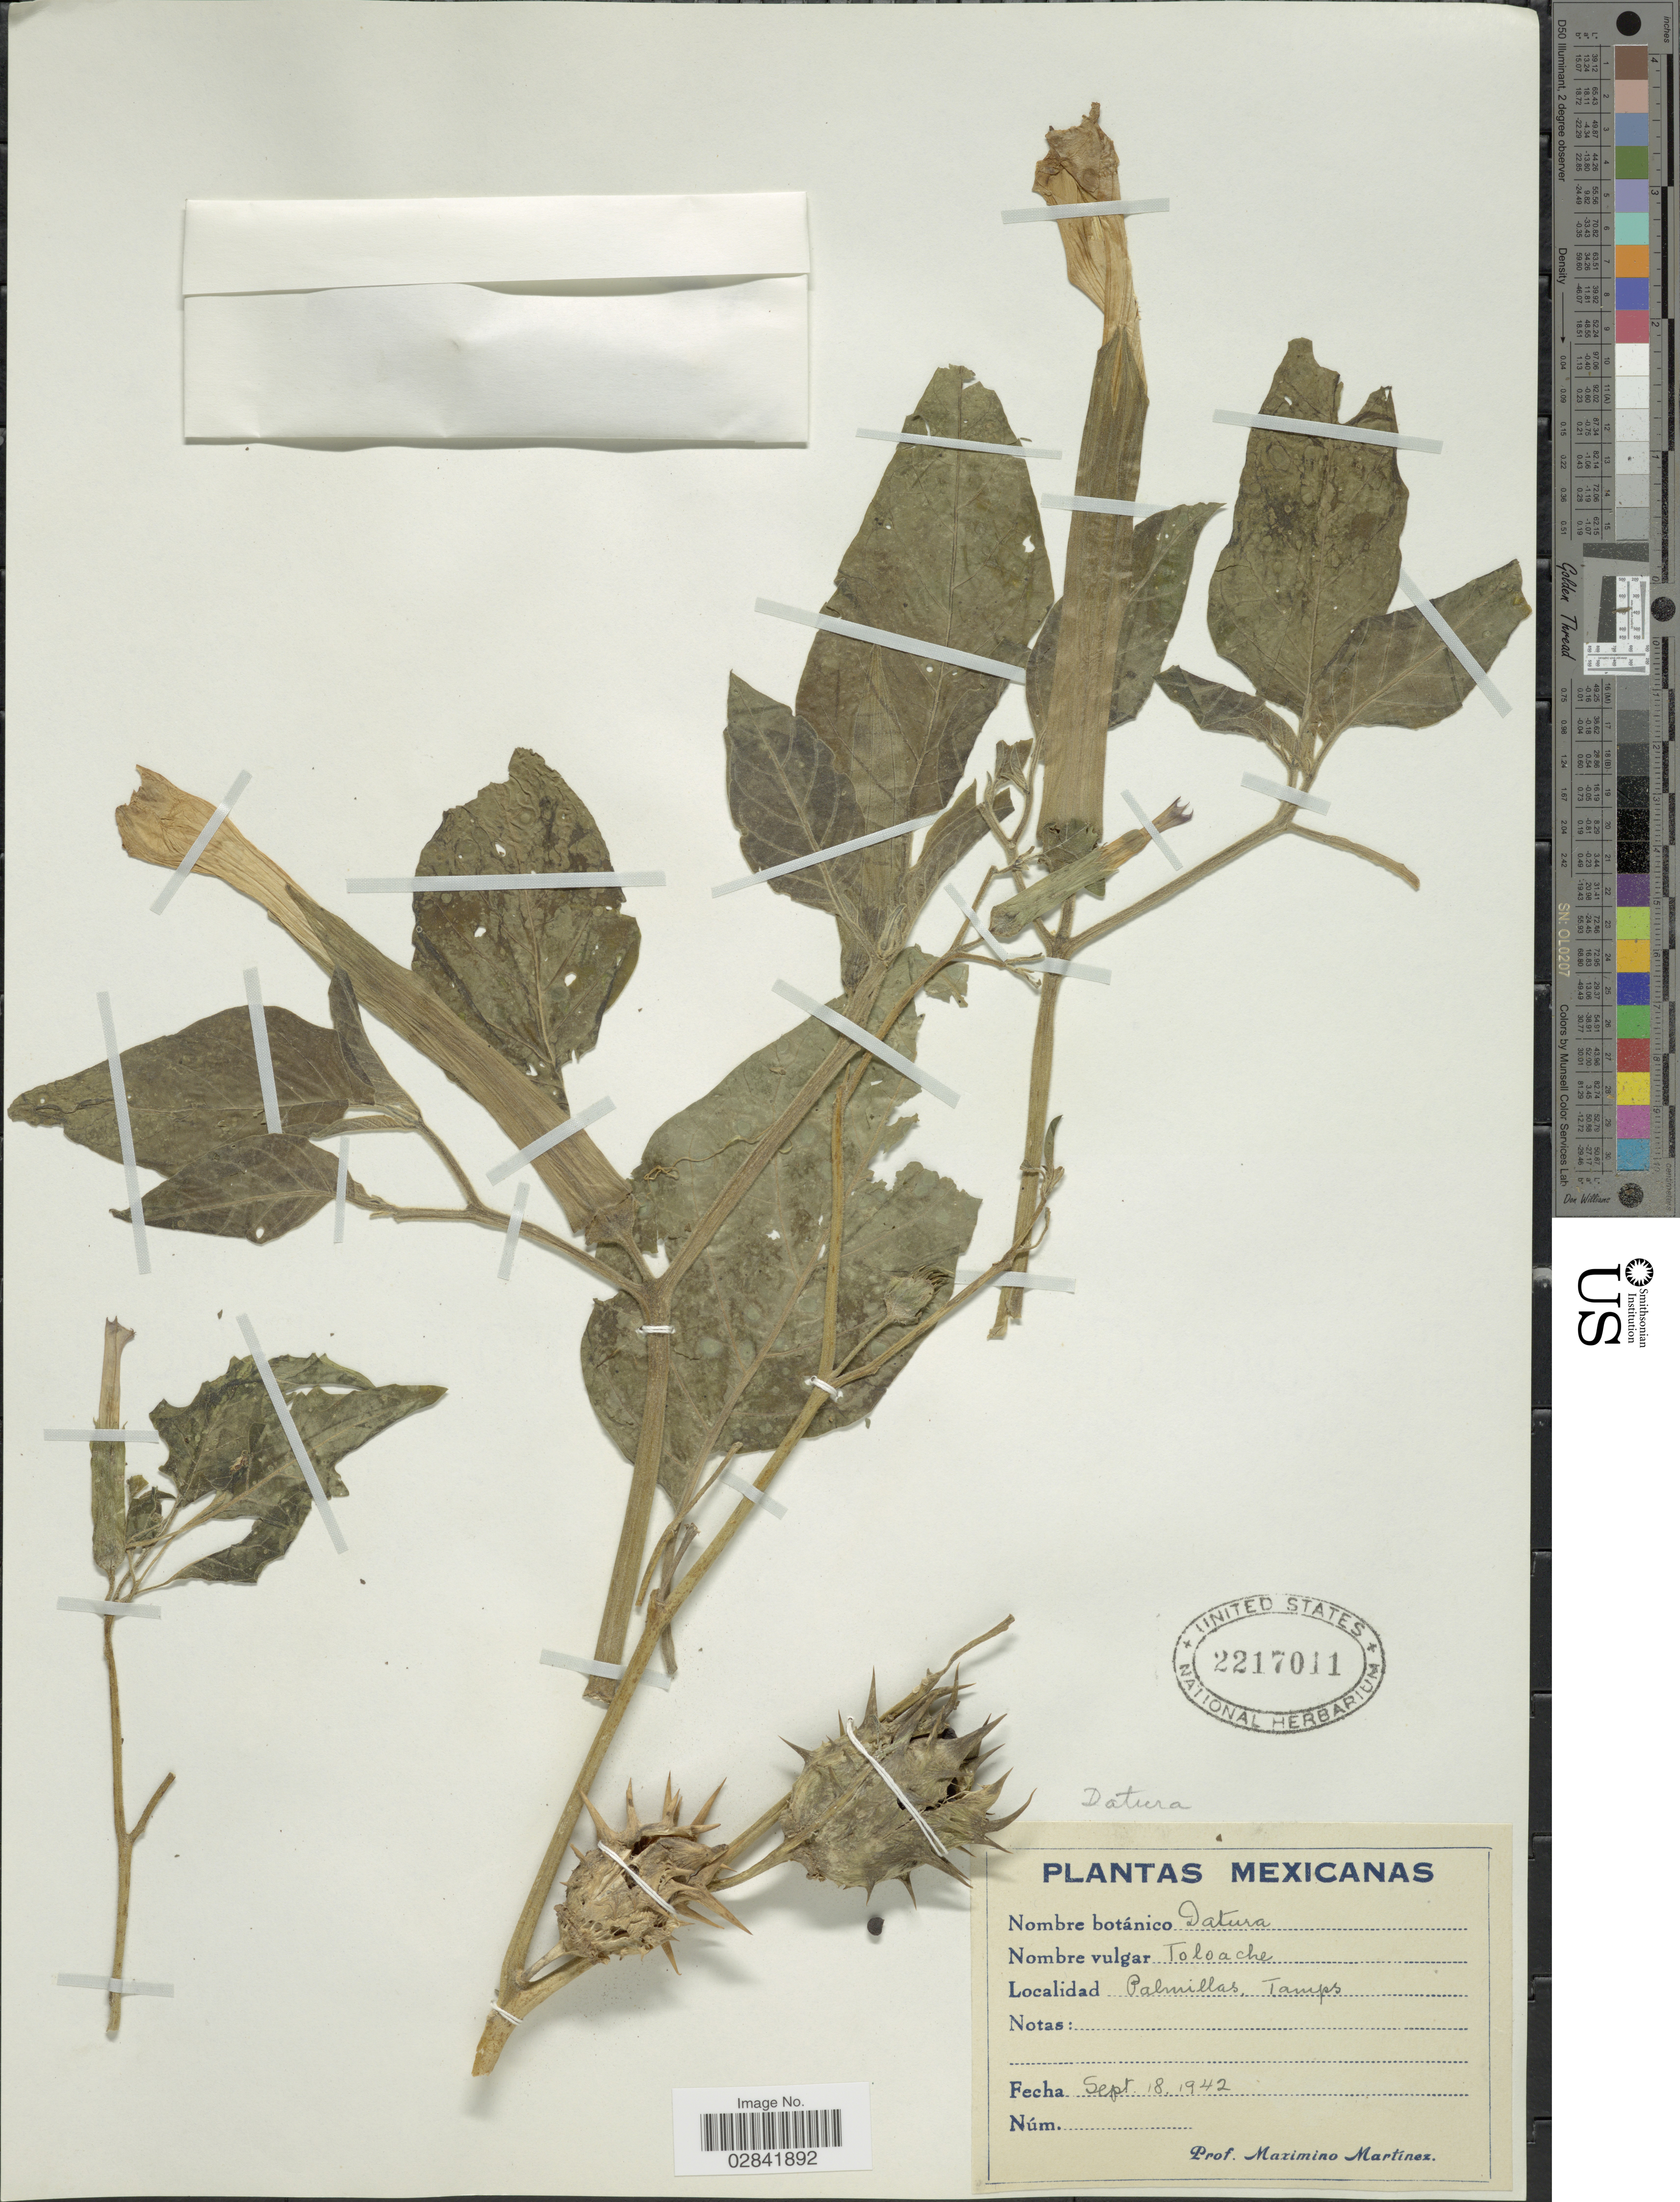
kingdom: Plantae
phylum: Tracheophyta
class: Magnoliopsida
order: Solanales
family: Solanaceae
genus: Datura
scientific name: Datura sp.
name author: L.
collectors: M. Martinez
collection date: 1942-09-18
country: Mexico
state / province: Tamaulipas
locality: Palmillas.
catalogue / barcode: US 2217011